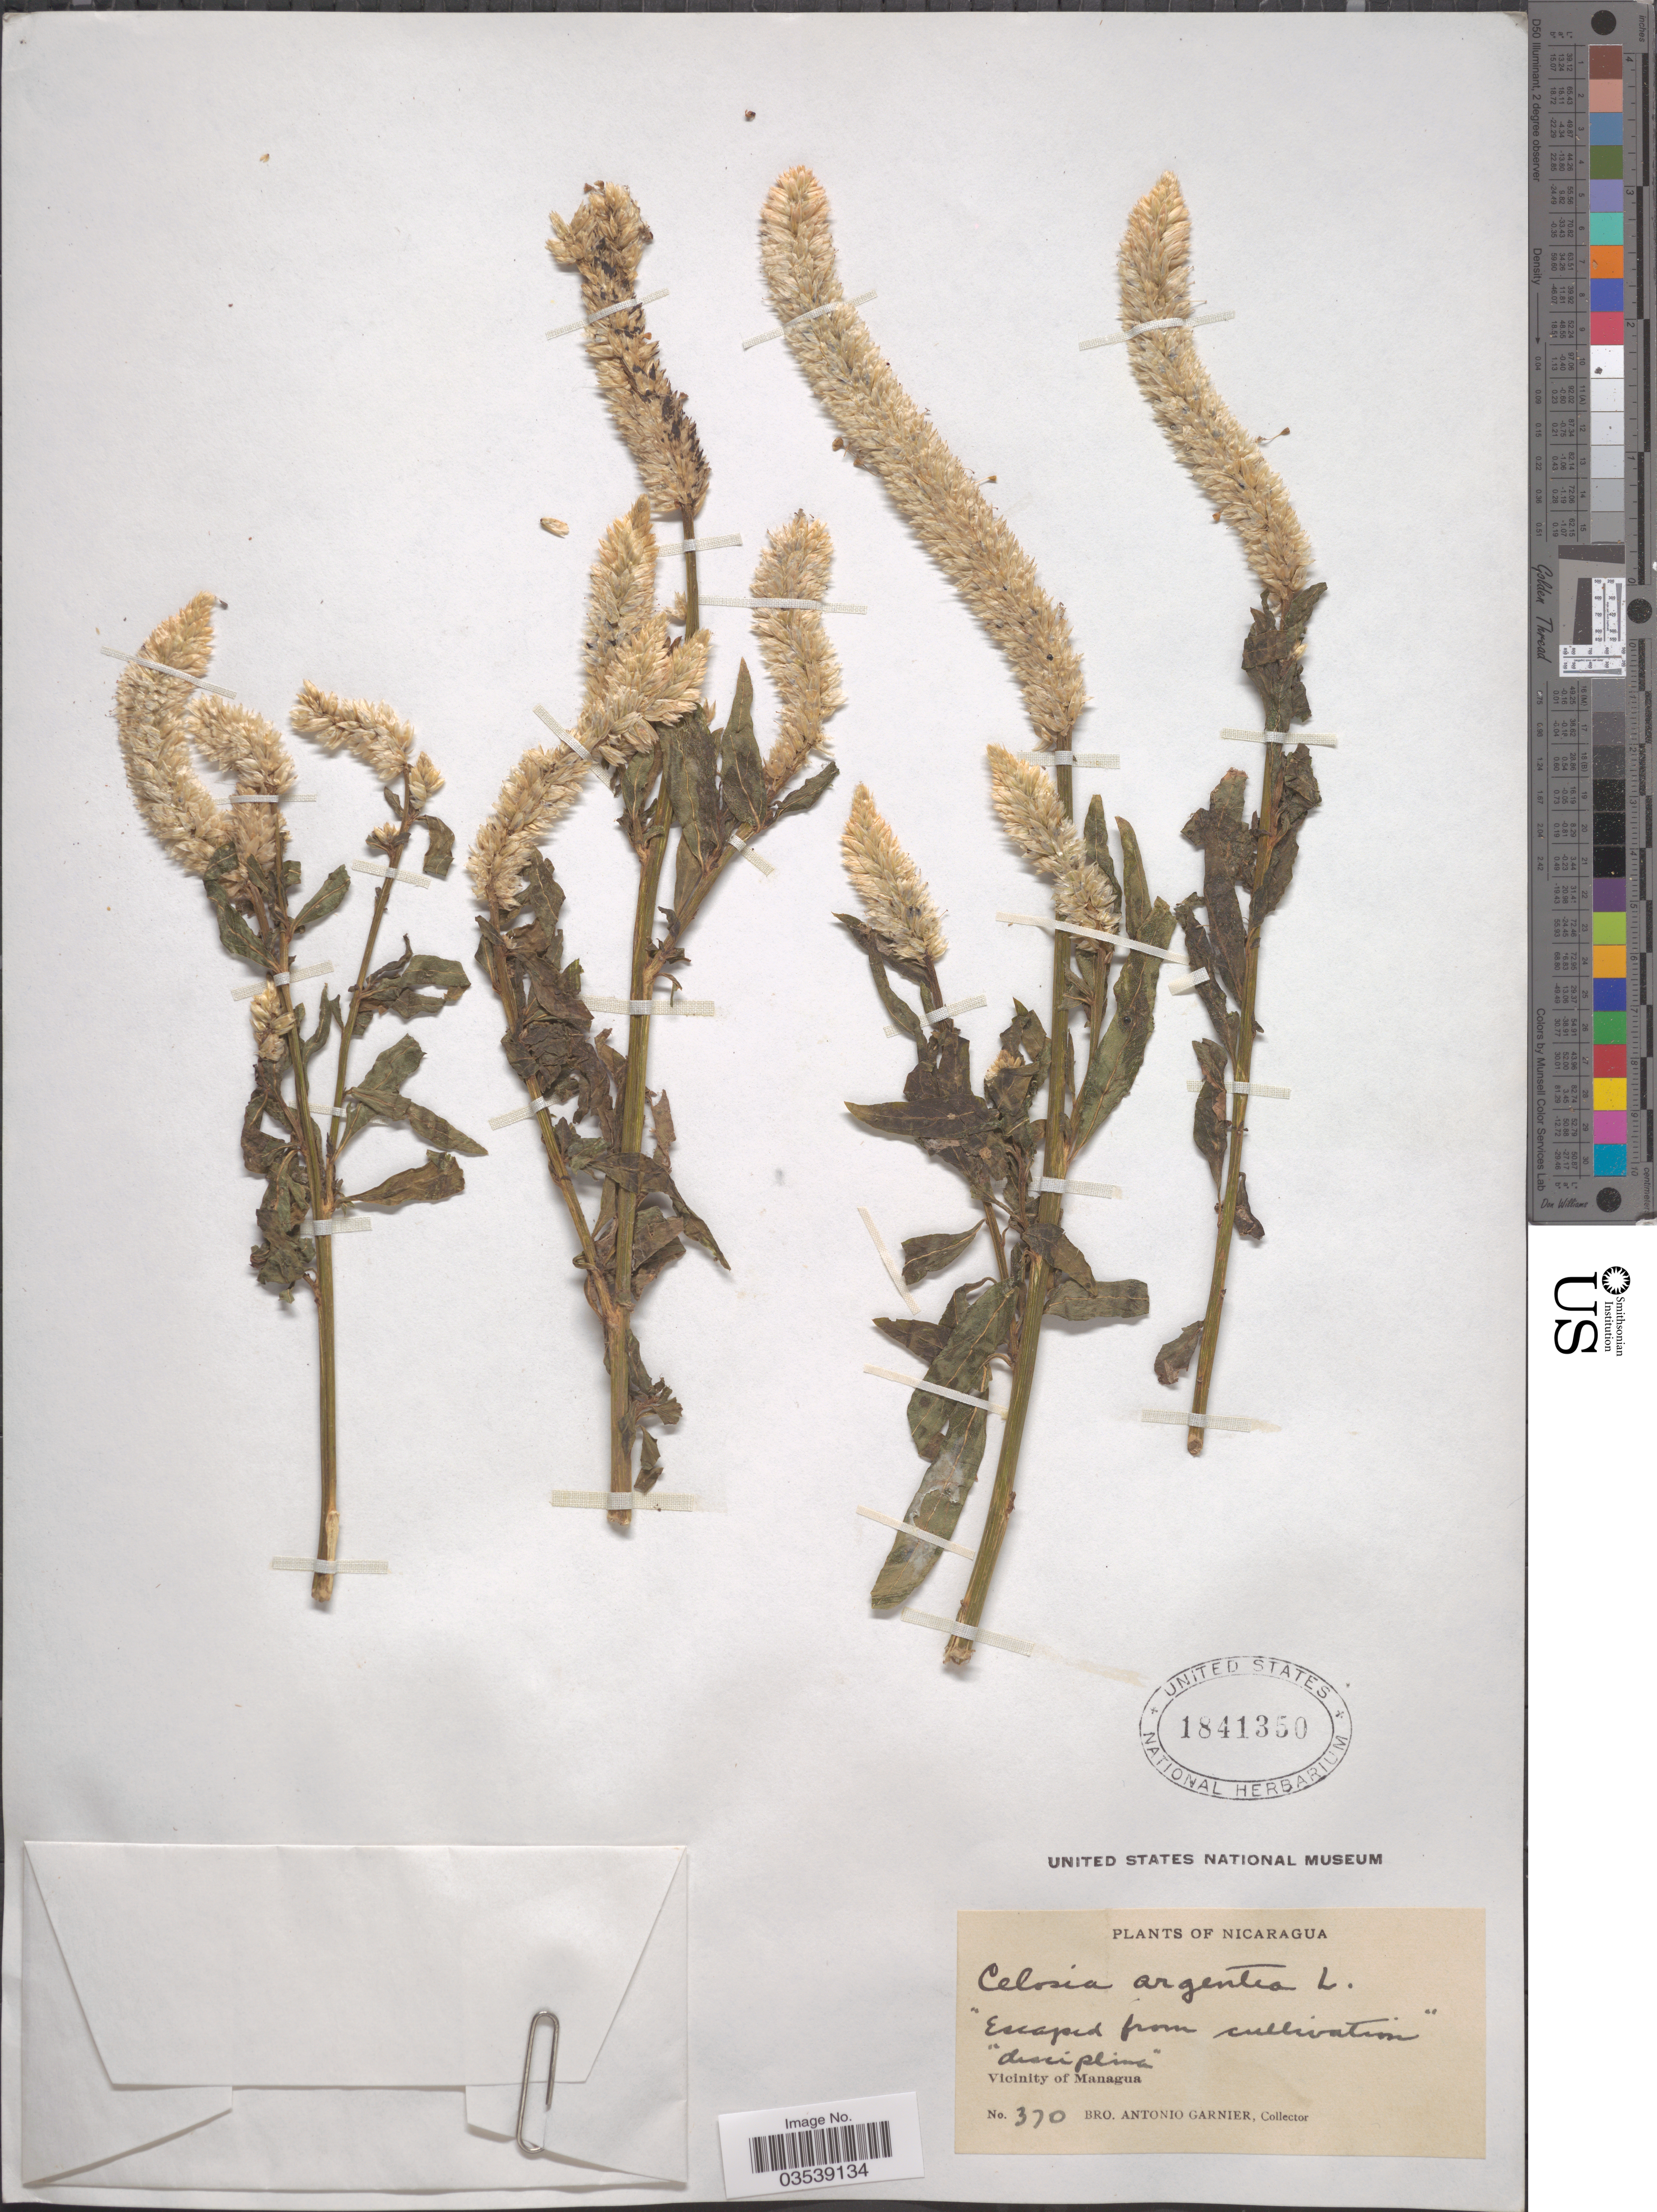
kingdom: Plantae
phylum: Tracheophyta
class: Magnoliopsida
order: Caryophyllales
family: Amaranthaceae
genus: Celosia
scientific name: Celosia argentea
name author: L.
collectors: Bro. A. Garnier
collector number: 370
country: Nicaragua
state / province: Managua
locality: Vicinity of Managua.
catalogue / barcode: US 1841350